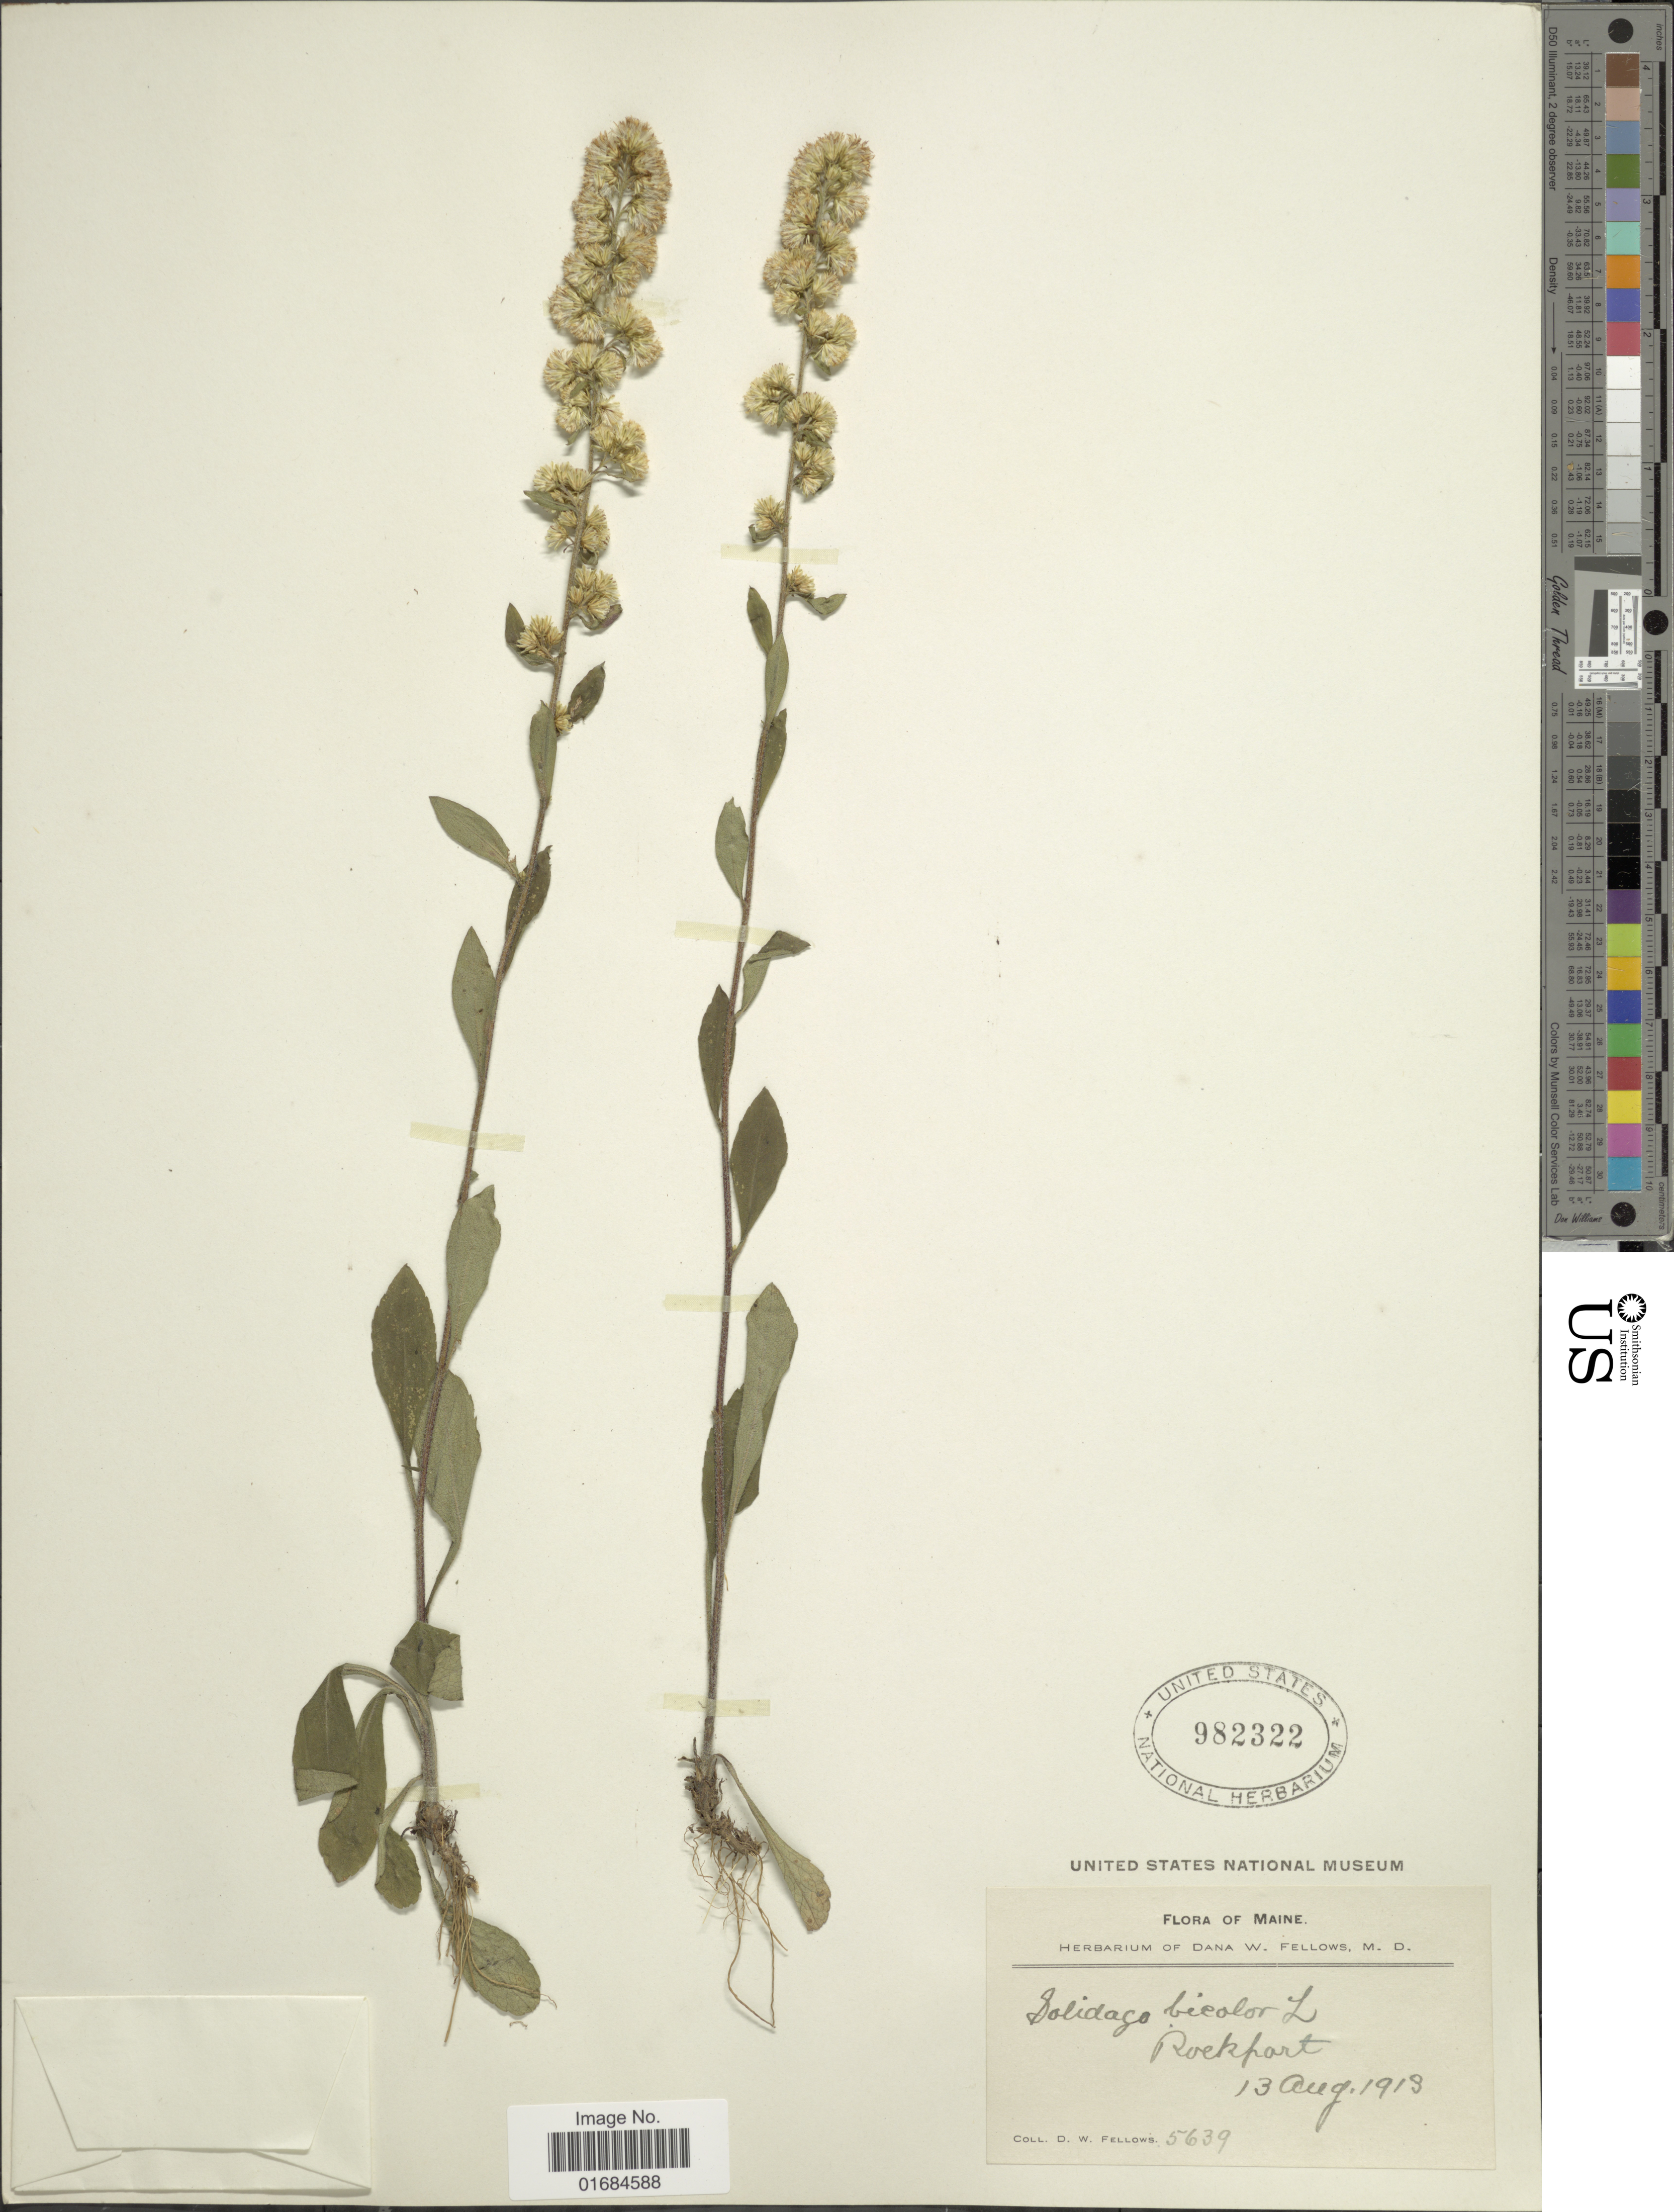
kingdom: Plantae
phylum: Tracheophyta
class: Magnoliopsida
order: Asterales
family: Asteraceae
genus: Solidago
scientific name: Solidago bicolor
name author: L.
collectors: D. W. Fellows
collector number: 5639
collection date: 1913-08-13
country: United States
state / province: Maine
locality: Rockport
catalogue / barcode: US 982322